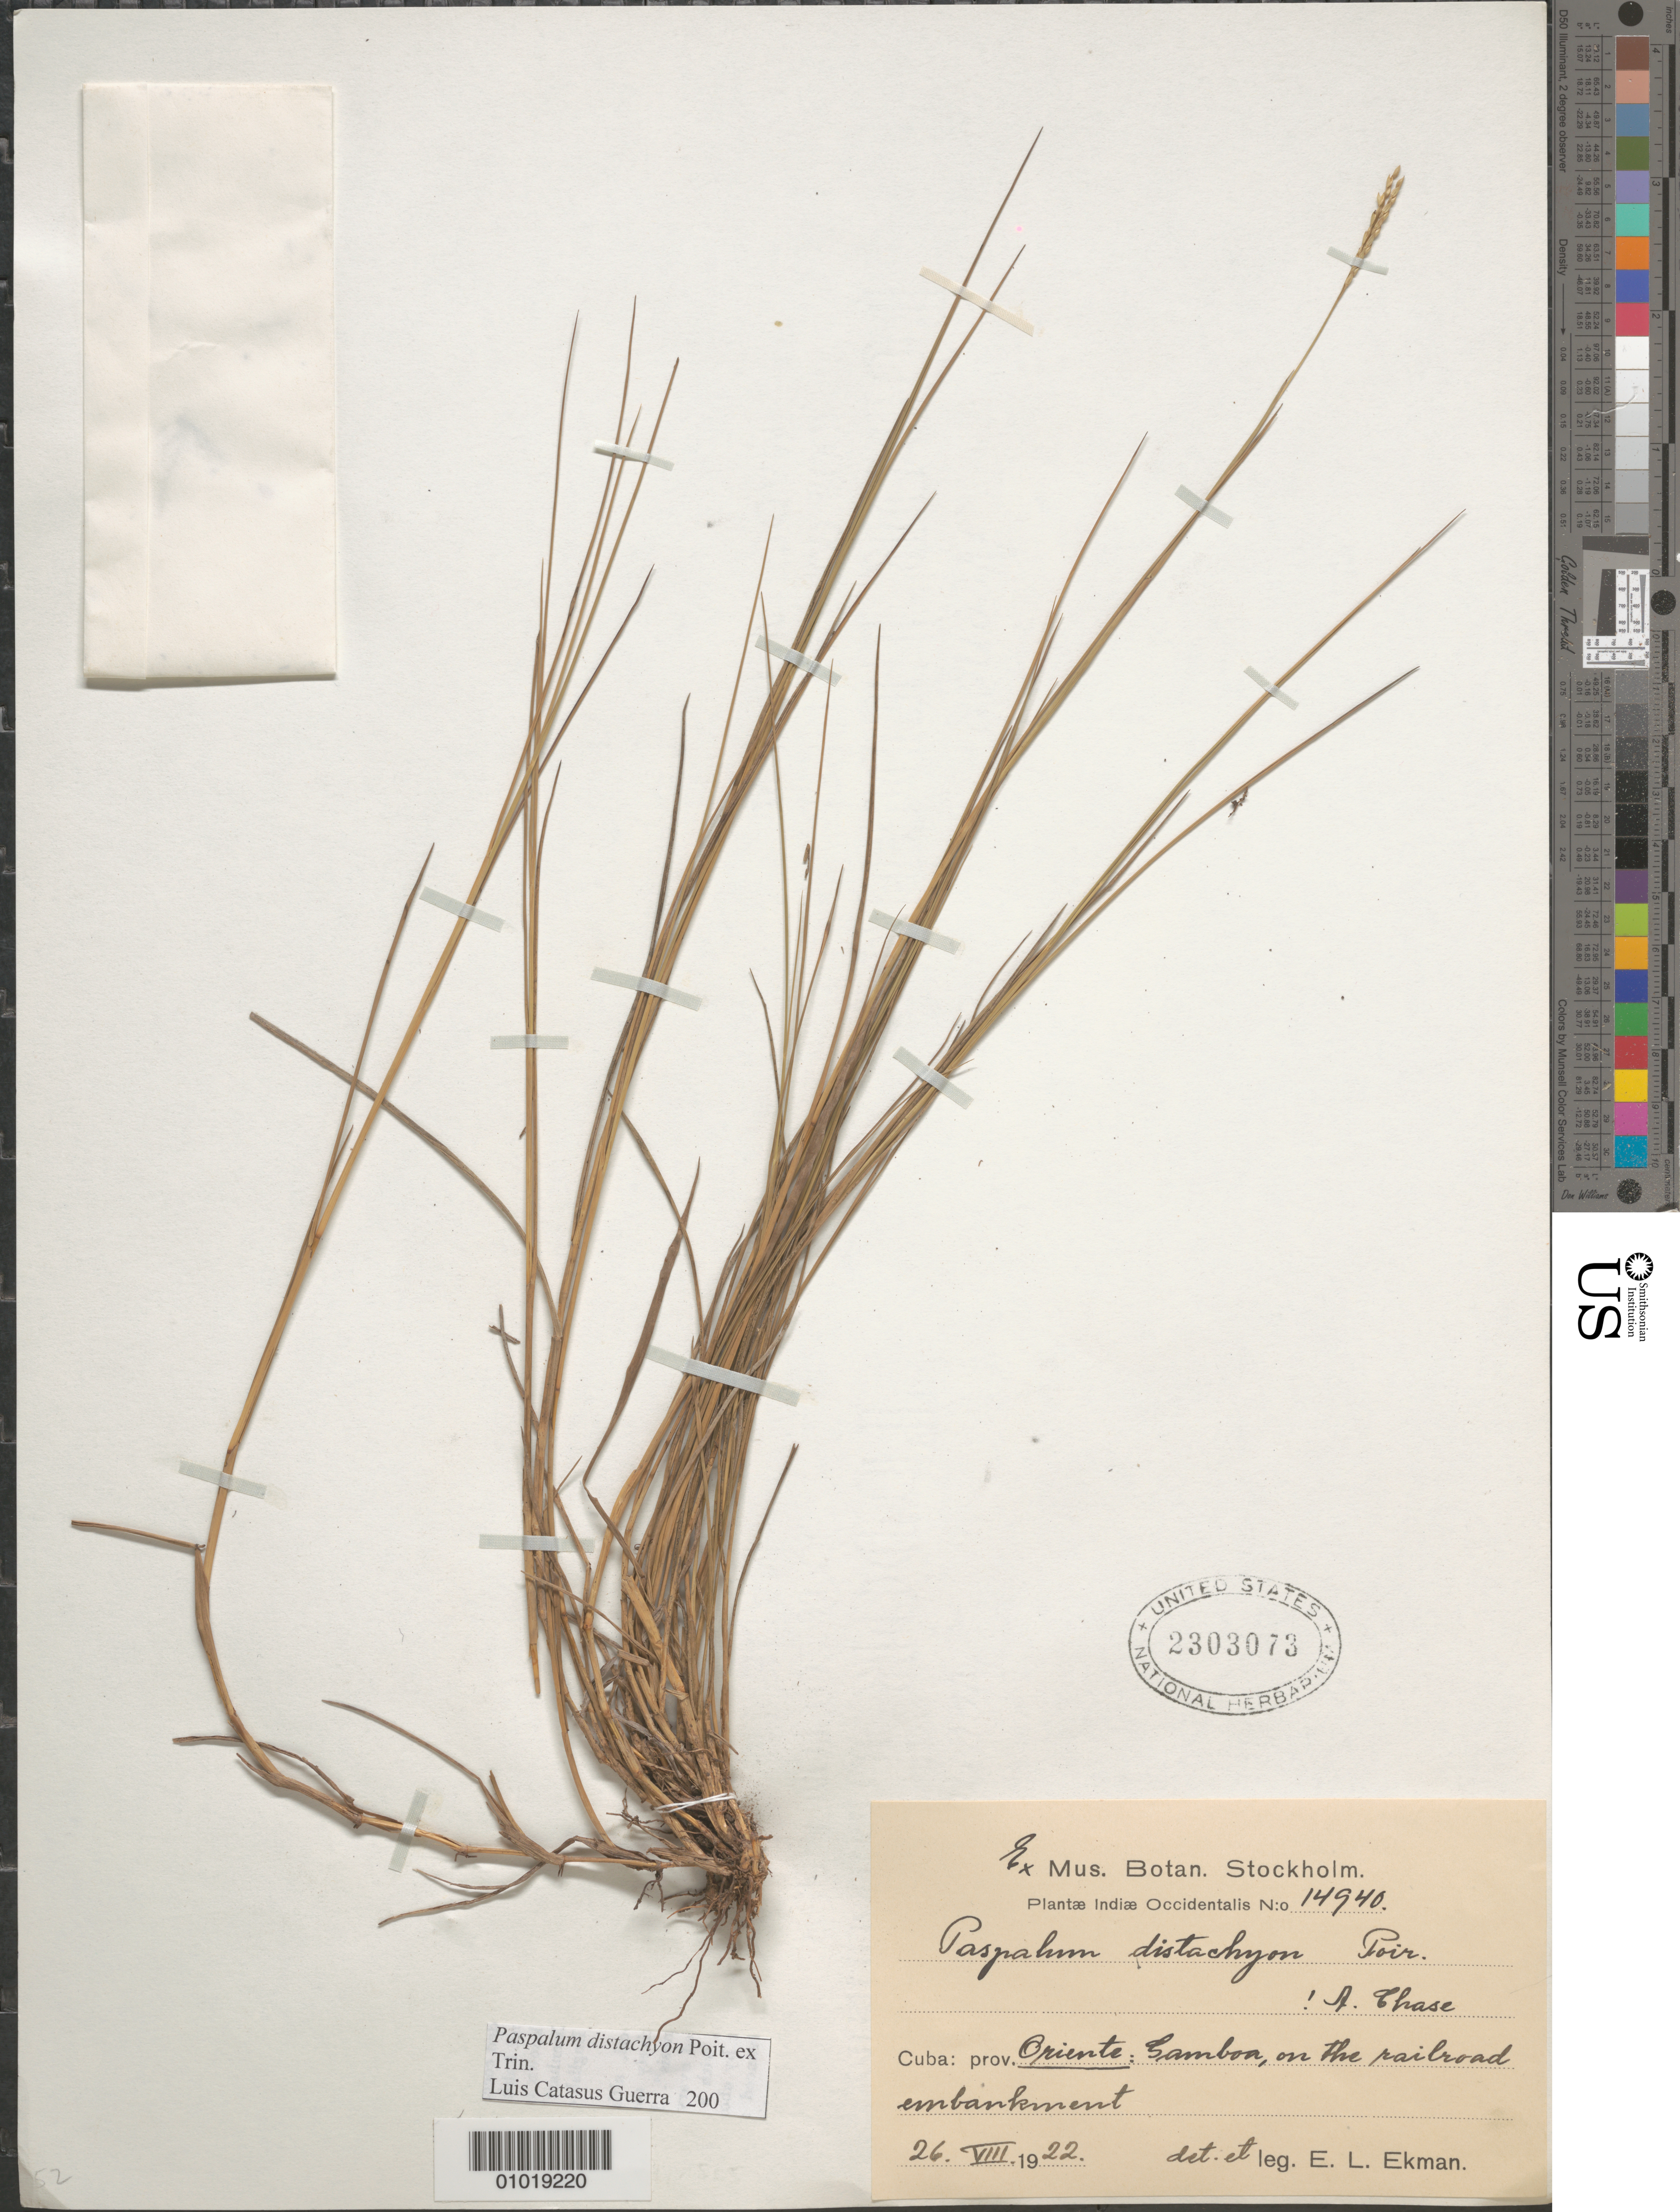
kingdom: Plantae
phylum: Tracheophyta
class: Liliopsida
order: Poales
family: Poaceae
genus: Paspalum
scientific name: Paspalum distachyon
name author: Poiteau ex Trin.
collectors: E. L. Ekman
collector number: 14940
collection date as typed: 26 Aug 1922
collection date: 1922-08-26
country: Cuba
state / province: Oriente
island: Cuba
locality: Samboa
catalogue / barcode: US 2303073